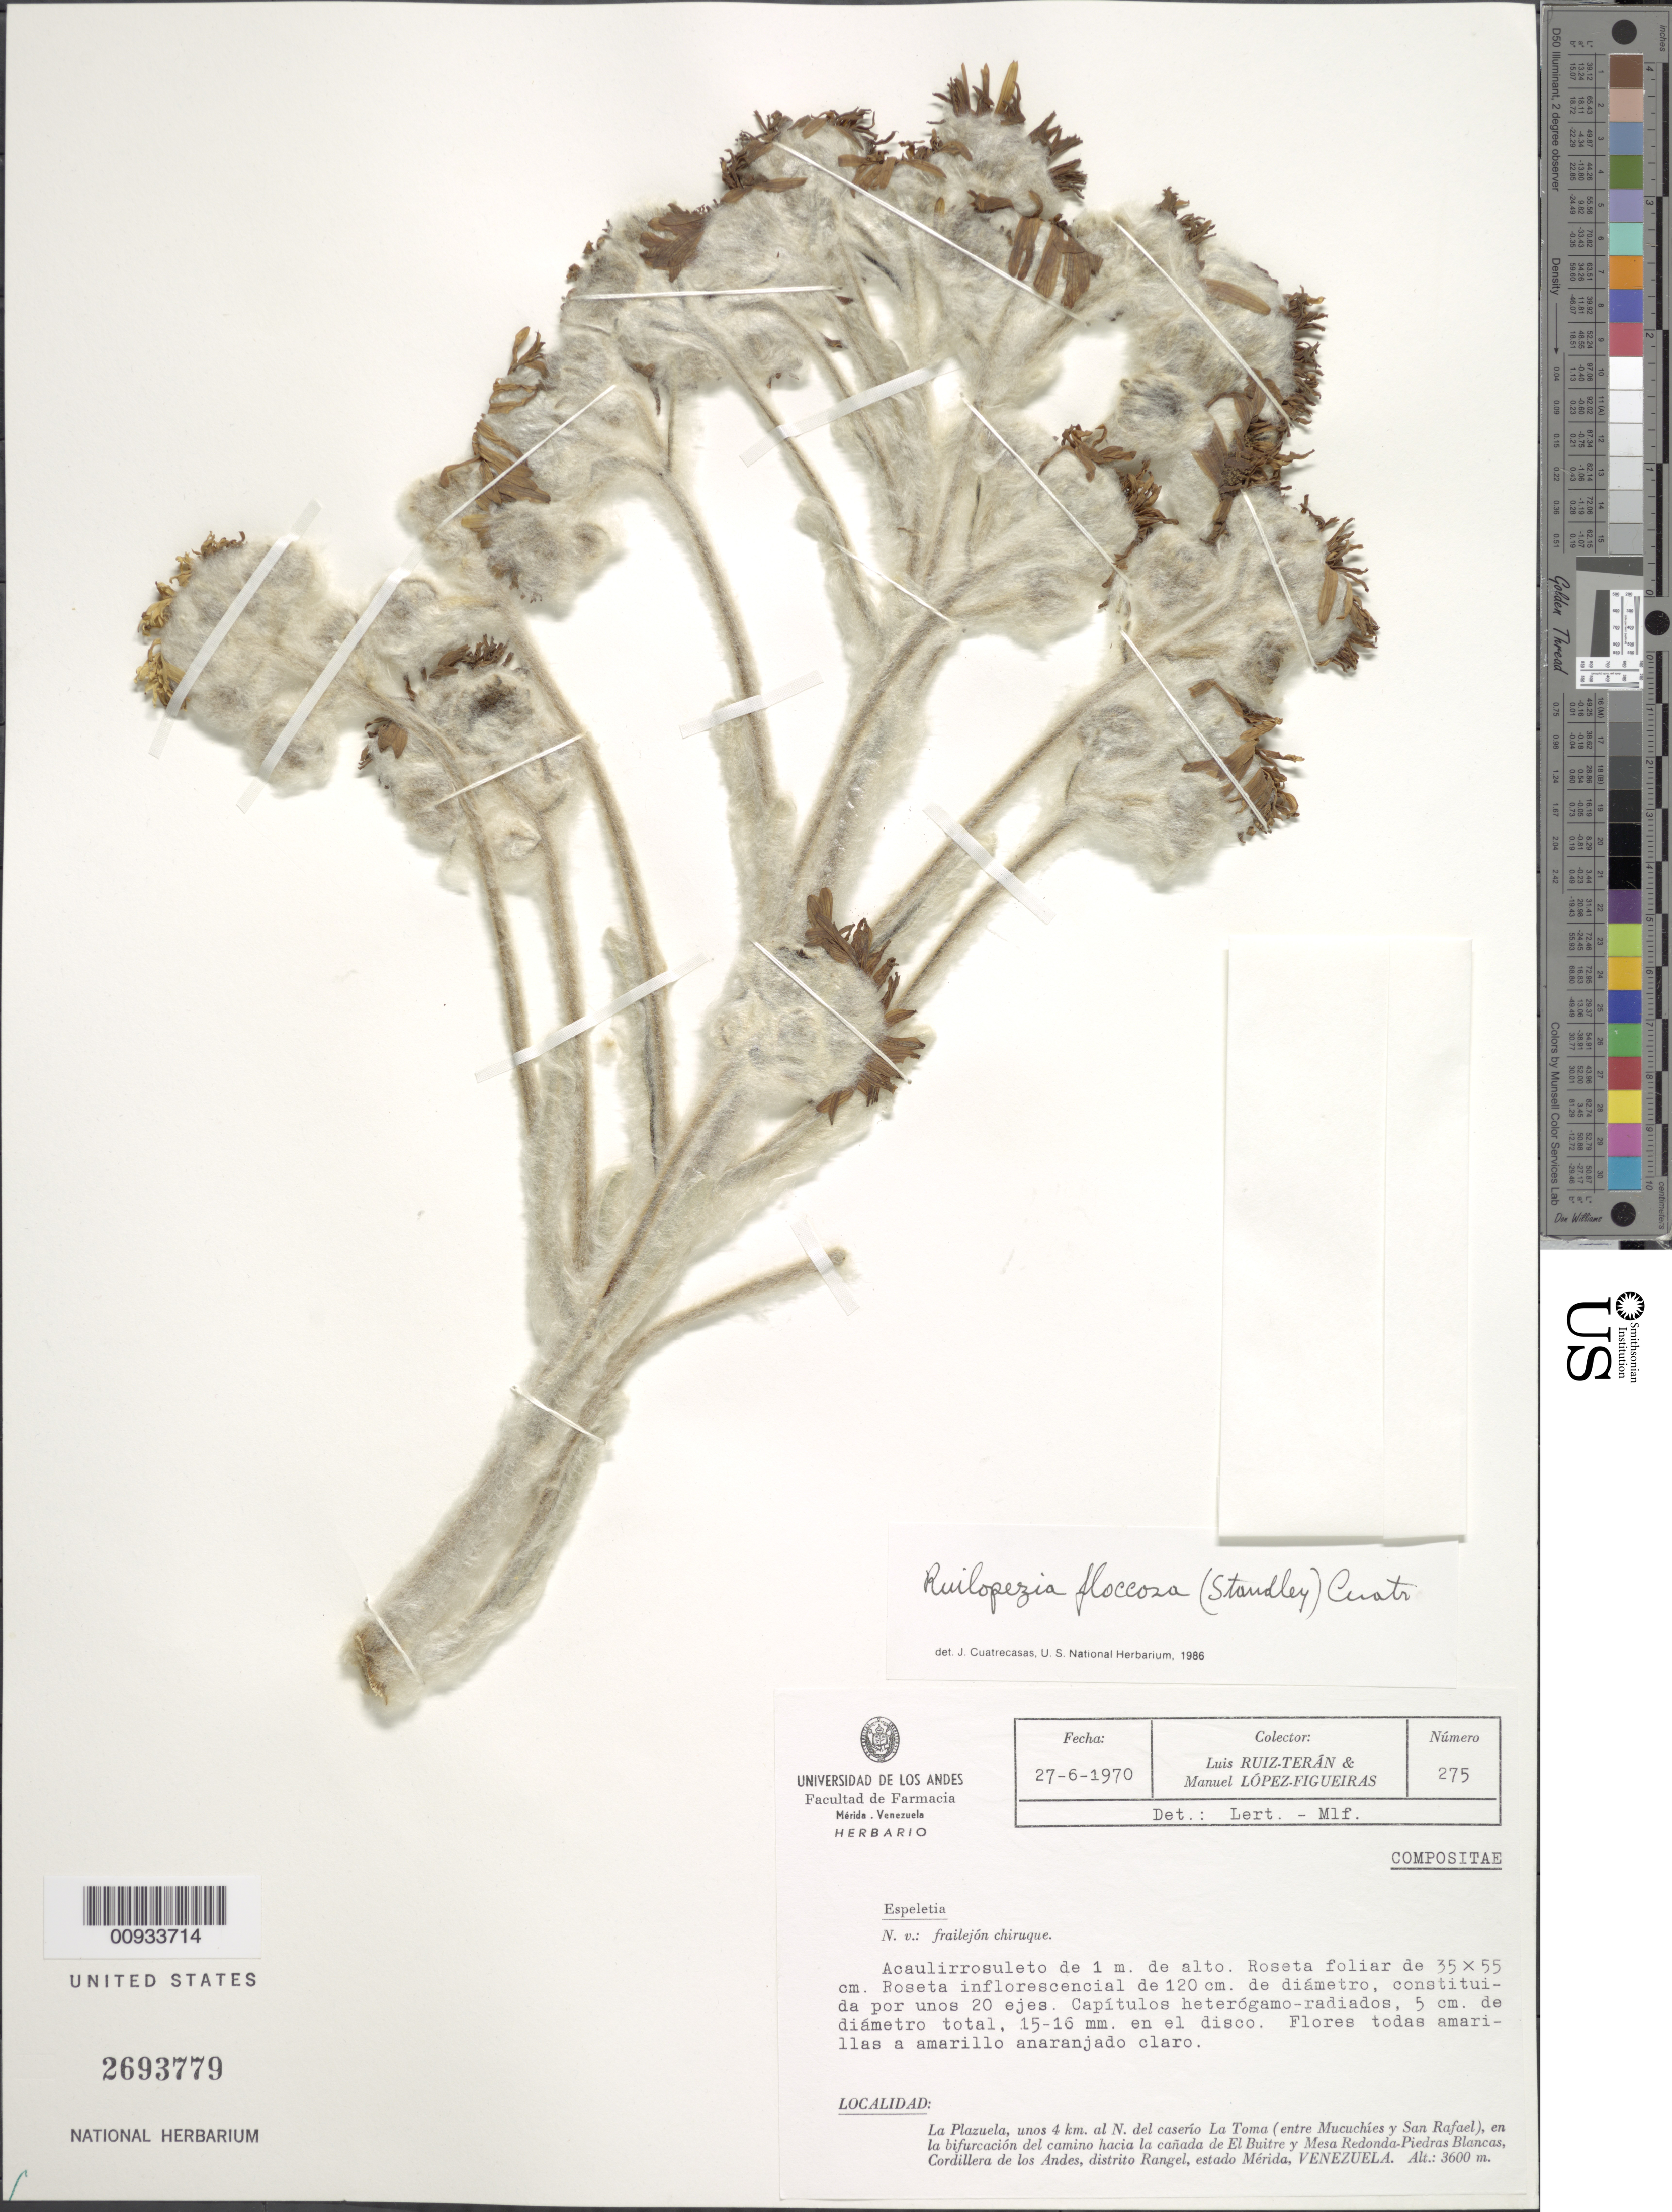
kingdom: Plantae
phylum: Tracheophyta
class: Magnoliopsida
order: Asterales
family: Asteraceae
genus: Ruilopezia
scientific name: Ruilopezia floccosa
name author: (Standl.) Cuatrec.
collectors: L. E. Ruíz-Terán & M. López Figueiras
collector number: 275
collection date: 1970-06-27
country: Venezuela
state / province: Mérida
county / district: Rangel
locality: La Plazuela, unos 4 km. al N. del caserío La Toma ( entre Mucuchíes y San Rafael), en la bifurcación del camino hacia la cañada de El Buitre y Mesa Redonda-Piedras Blancas,Ccordillera de los Andes.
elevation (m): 3600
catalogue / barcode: US 2693779